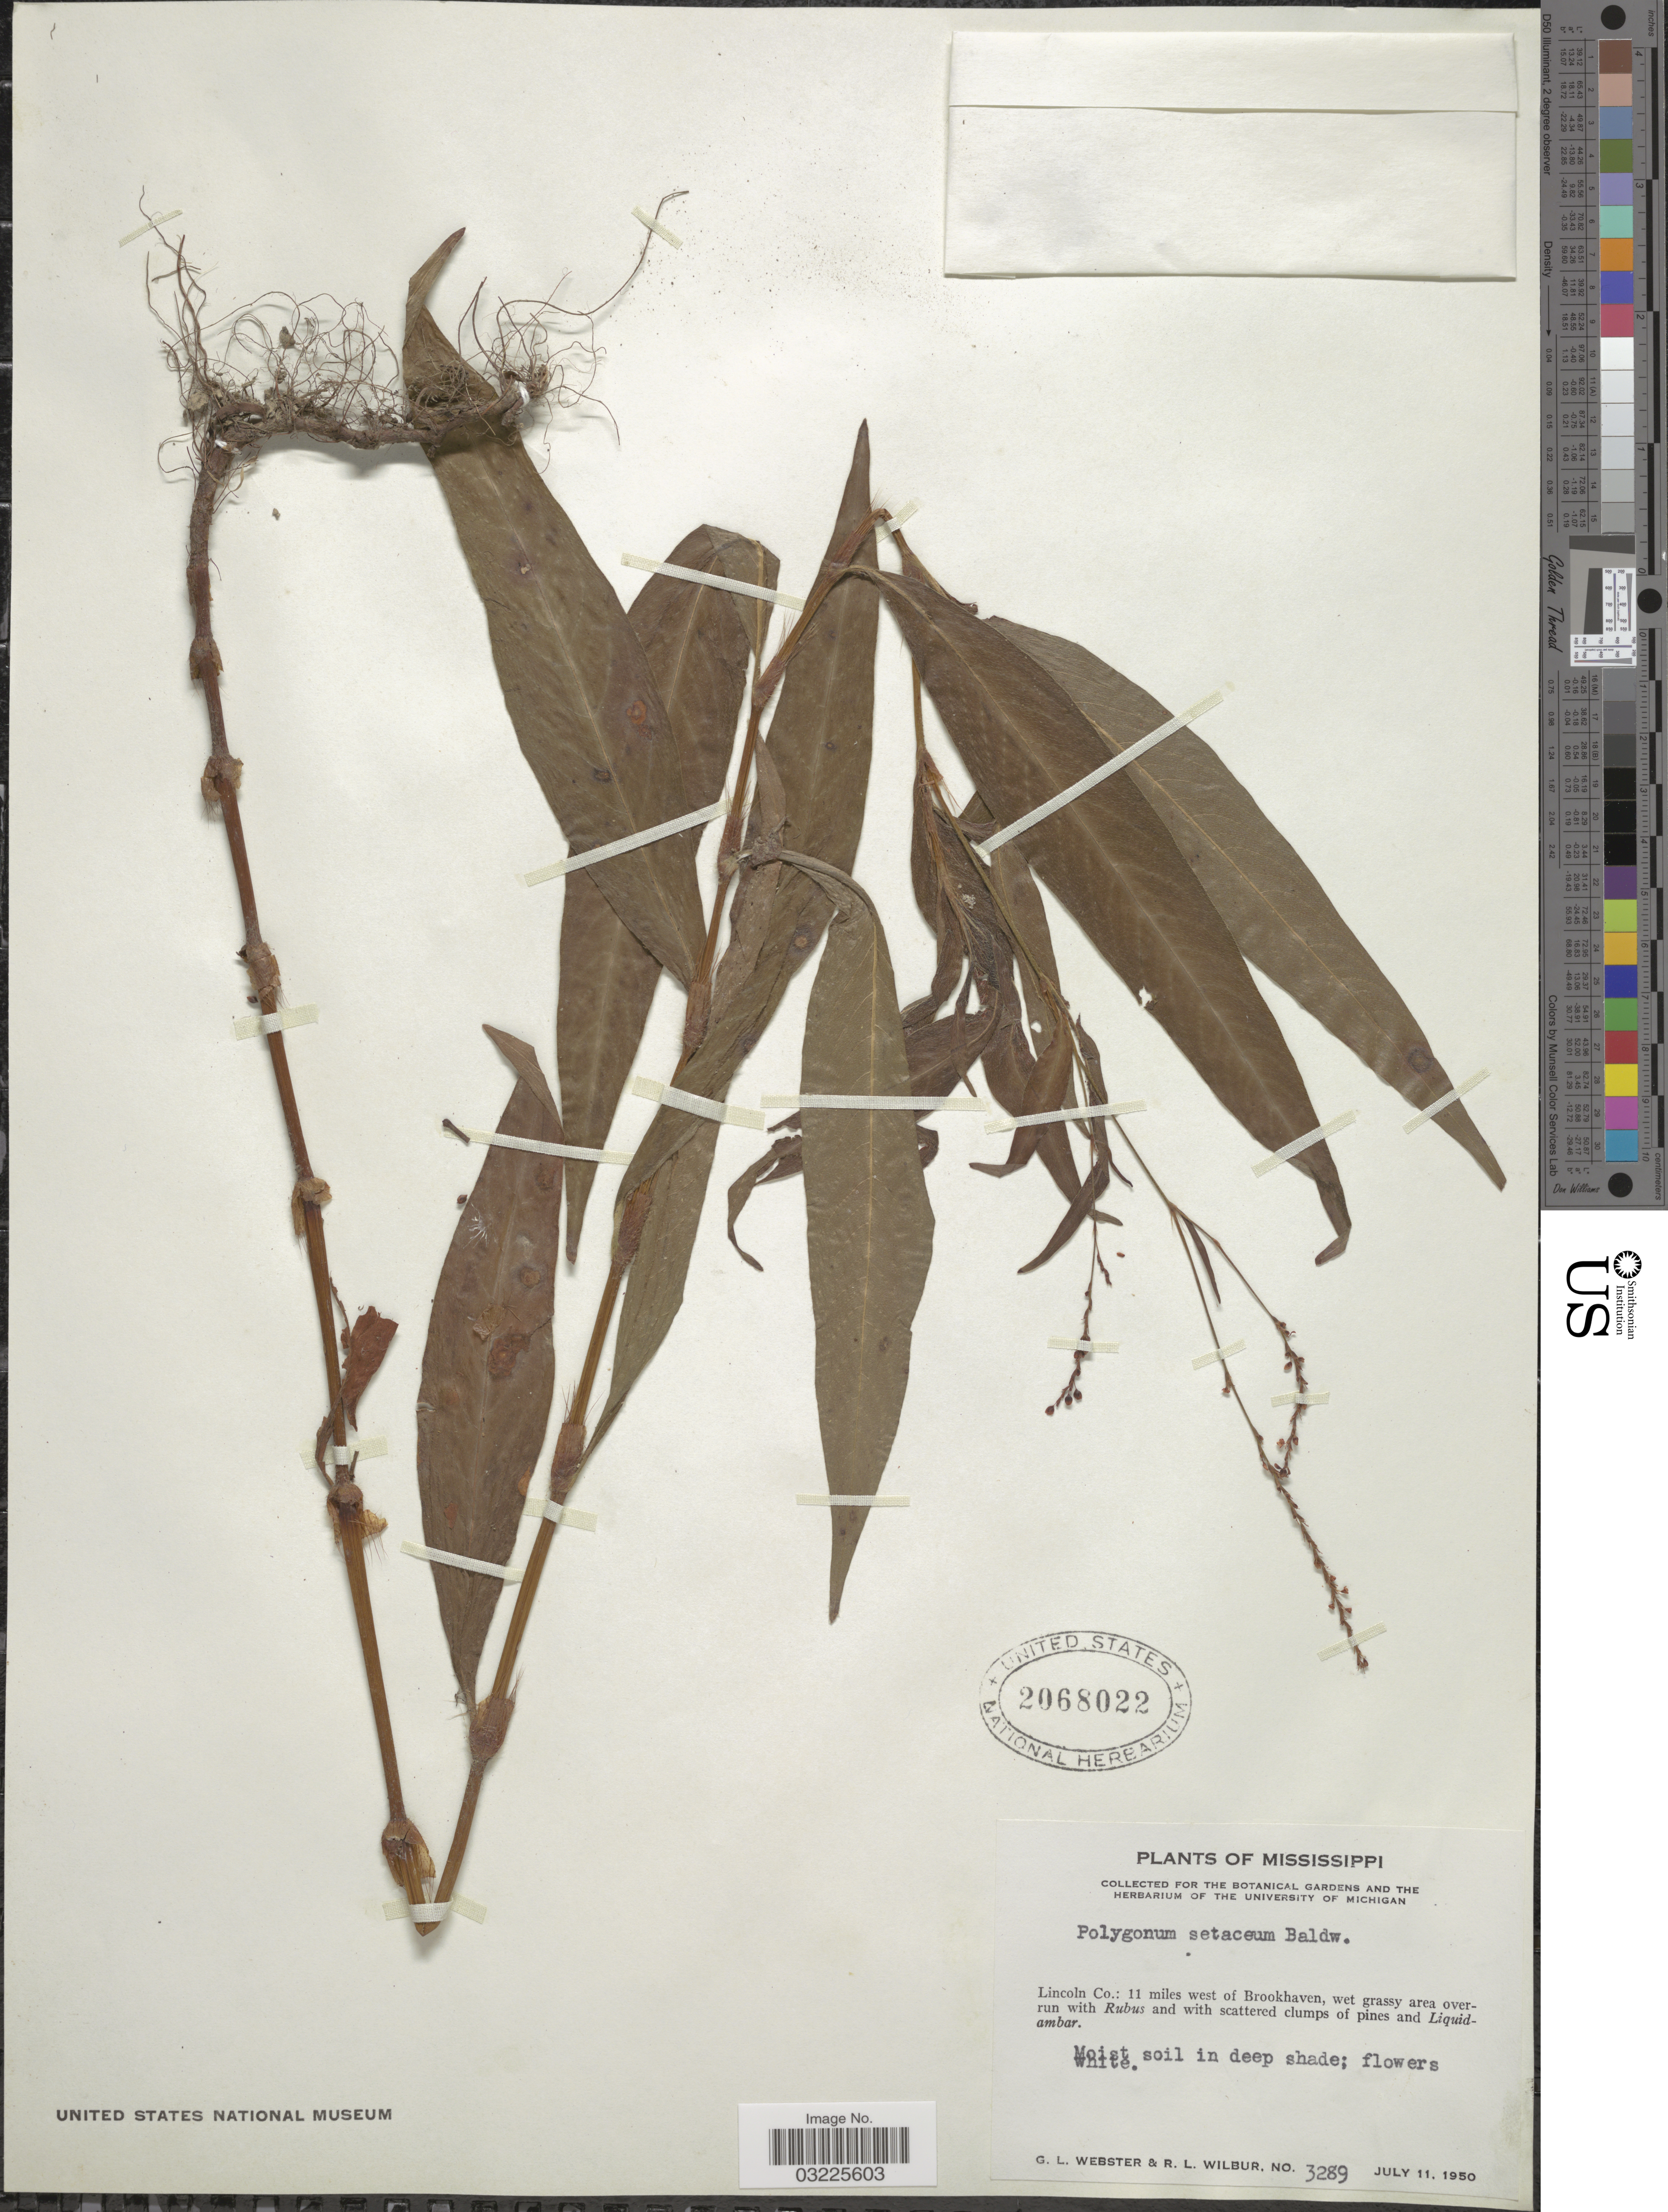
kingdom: Plantae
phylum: Tracheophyta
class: Magnoliopsida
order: Caryophyllales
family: Polygonaceae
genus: Persicaria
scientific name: Persicaria setacea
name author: Small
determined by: Atha, D. E.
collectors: G. L. Webster & R. L. Wilbur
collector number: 3289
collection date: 1950-07-11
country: United States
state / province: Mississippi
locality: Lincoln Co.: 11 miles west of Brookhaven.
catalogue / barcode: US 2068022